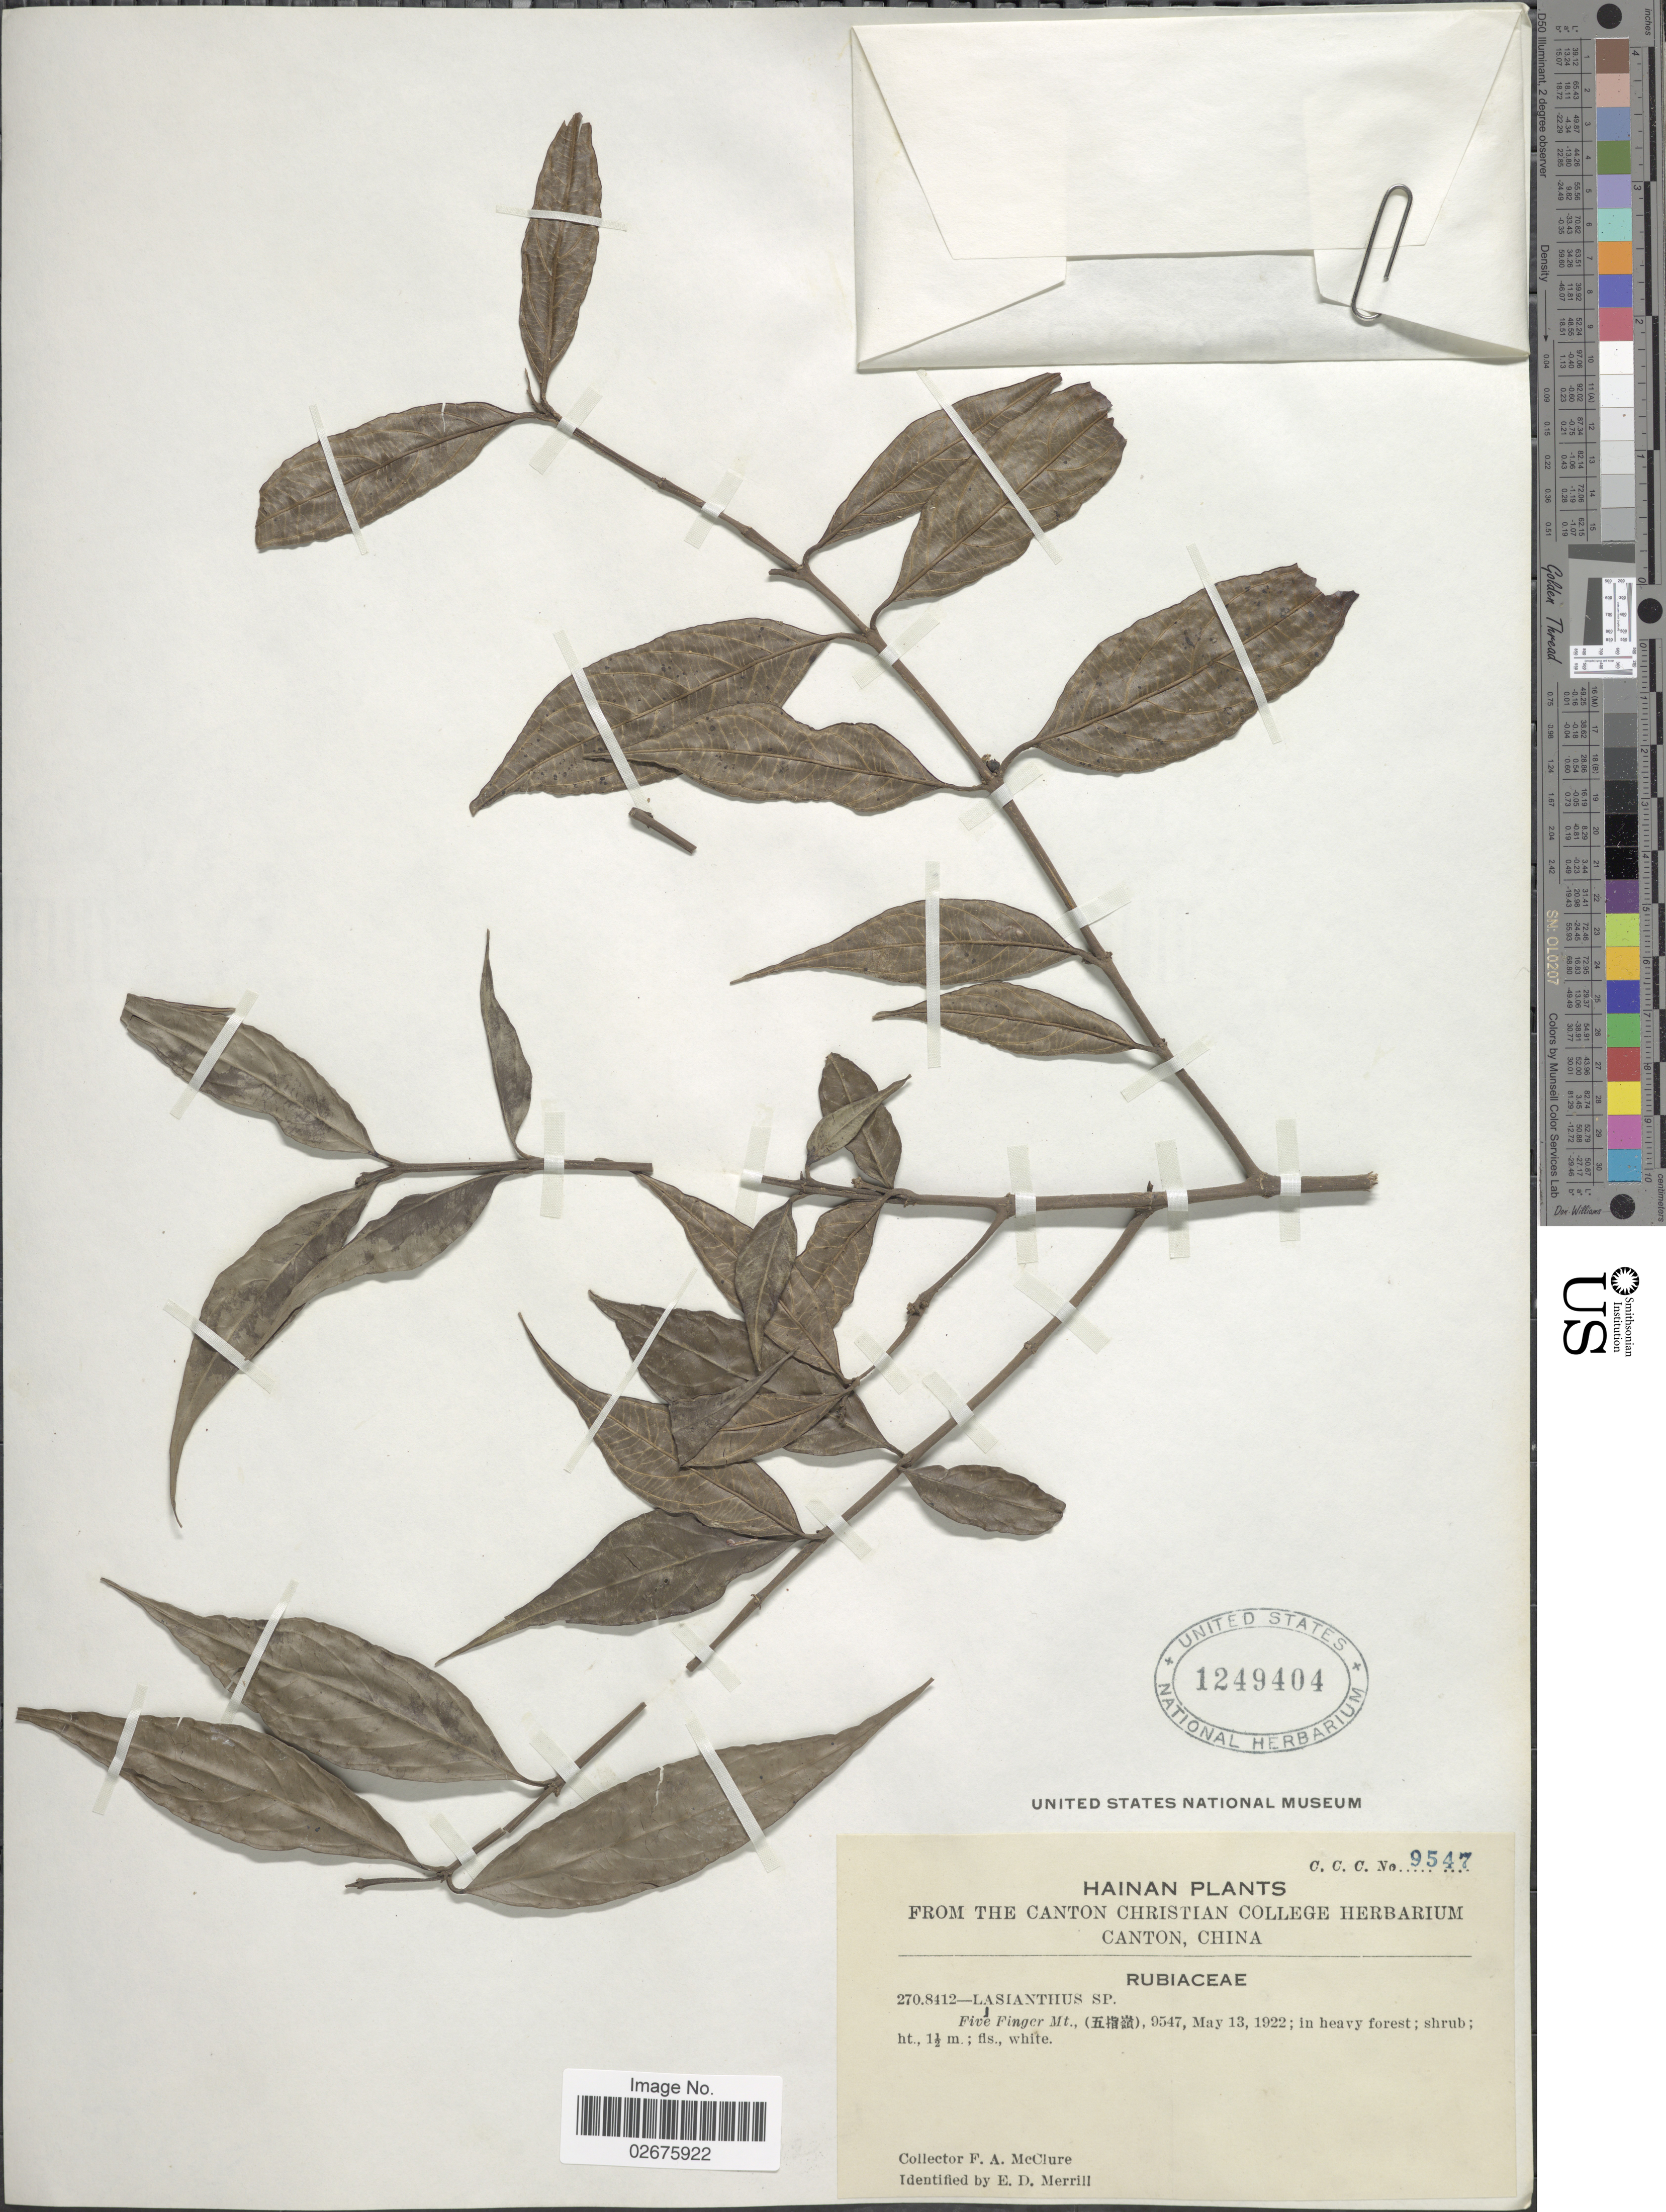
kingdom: Plantae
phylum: Tracheophyta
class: Magnoliopsida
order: Gentianales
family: Rubiaceae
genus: Lasianthus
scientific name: Lasianthus sp.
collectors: F. A. McClure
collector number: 9547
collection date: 1922-05-13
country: China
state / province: Hainan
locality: Five Finger Mt., (X); in heavy forest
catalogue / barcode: US 1249404